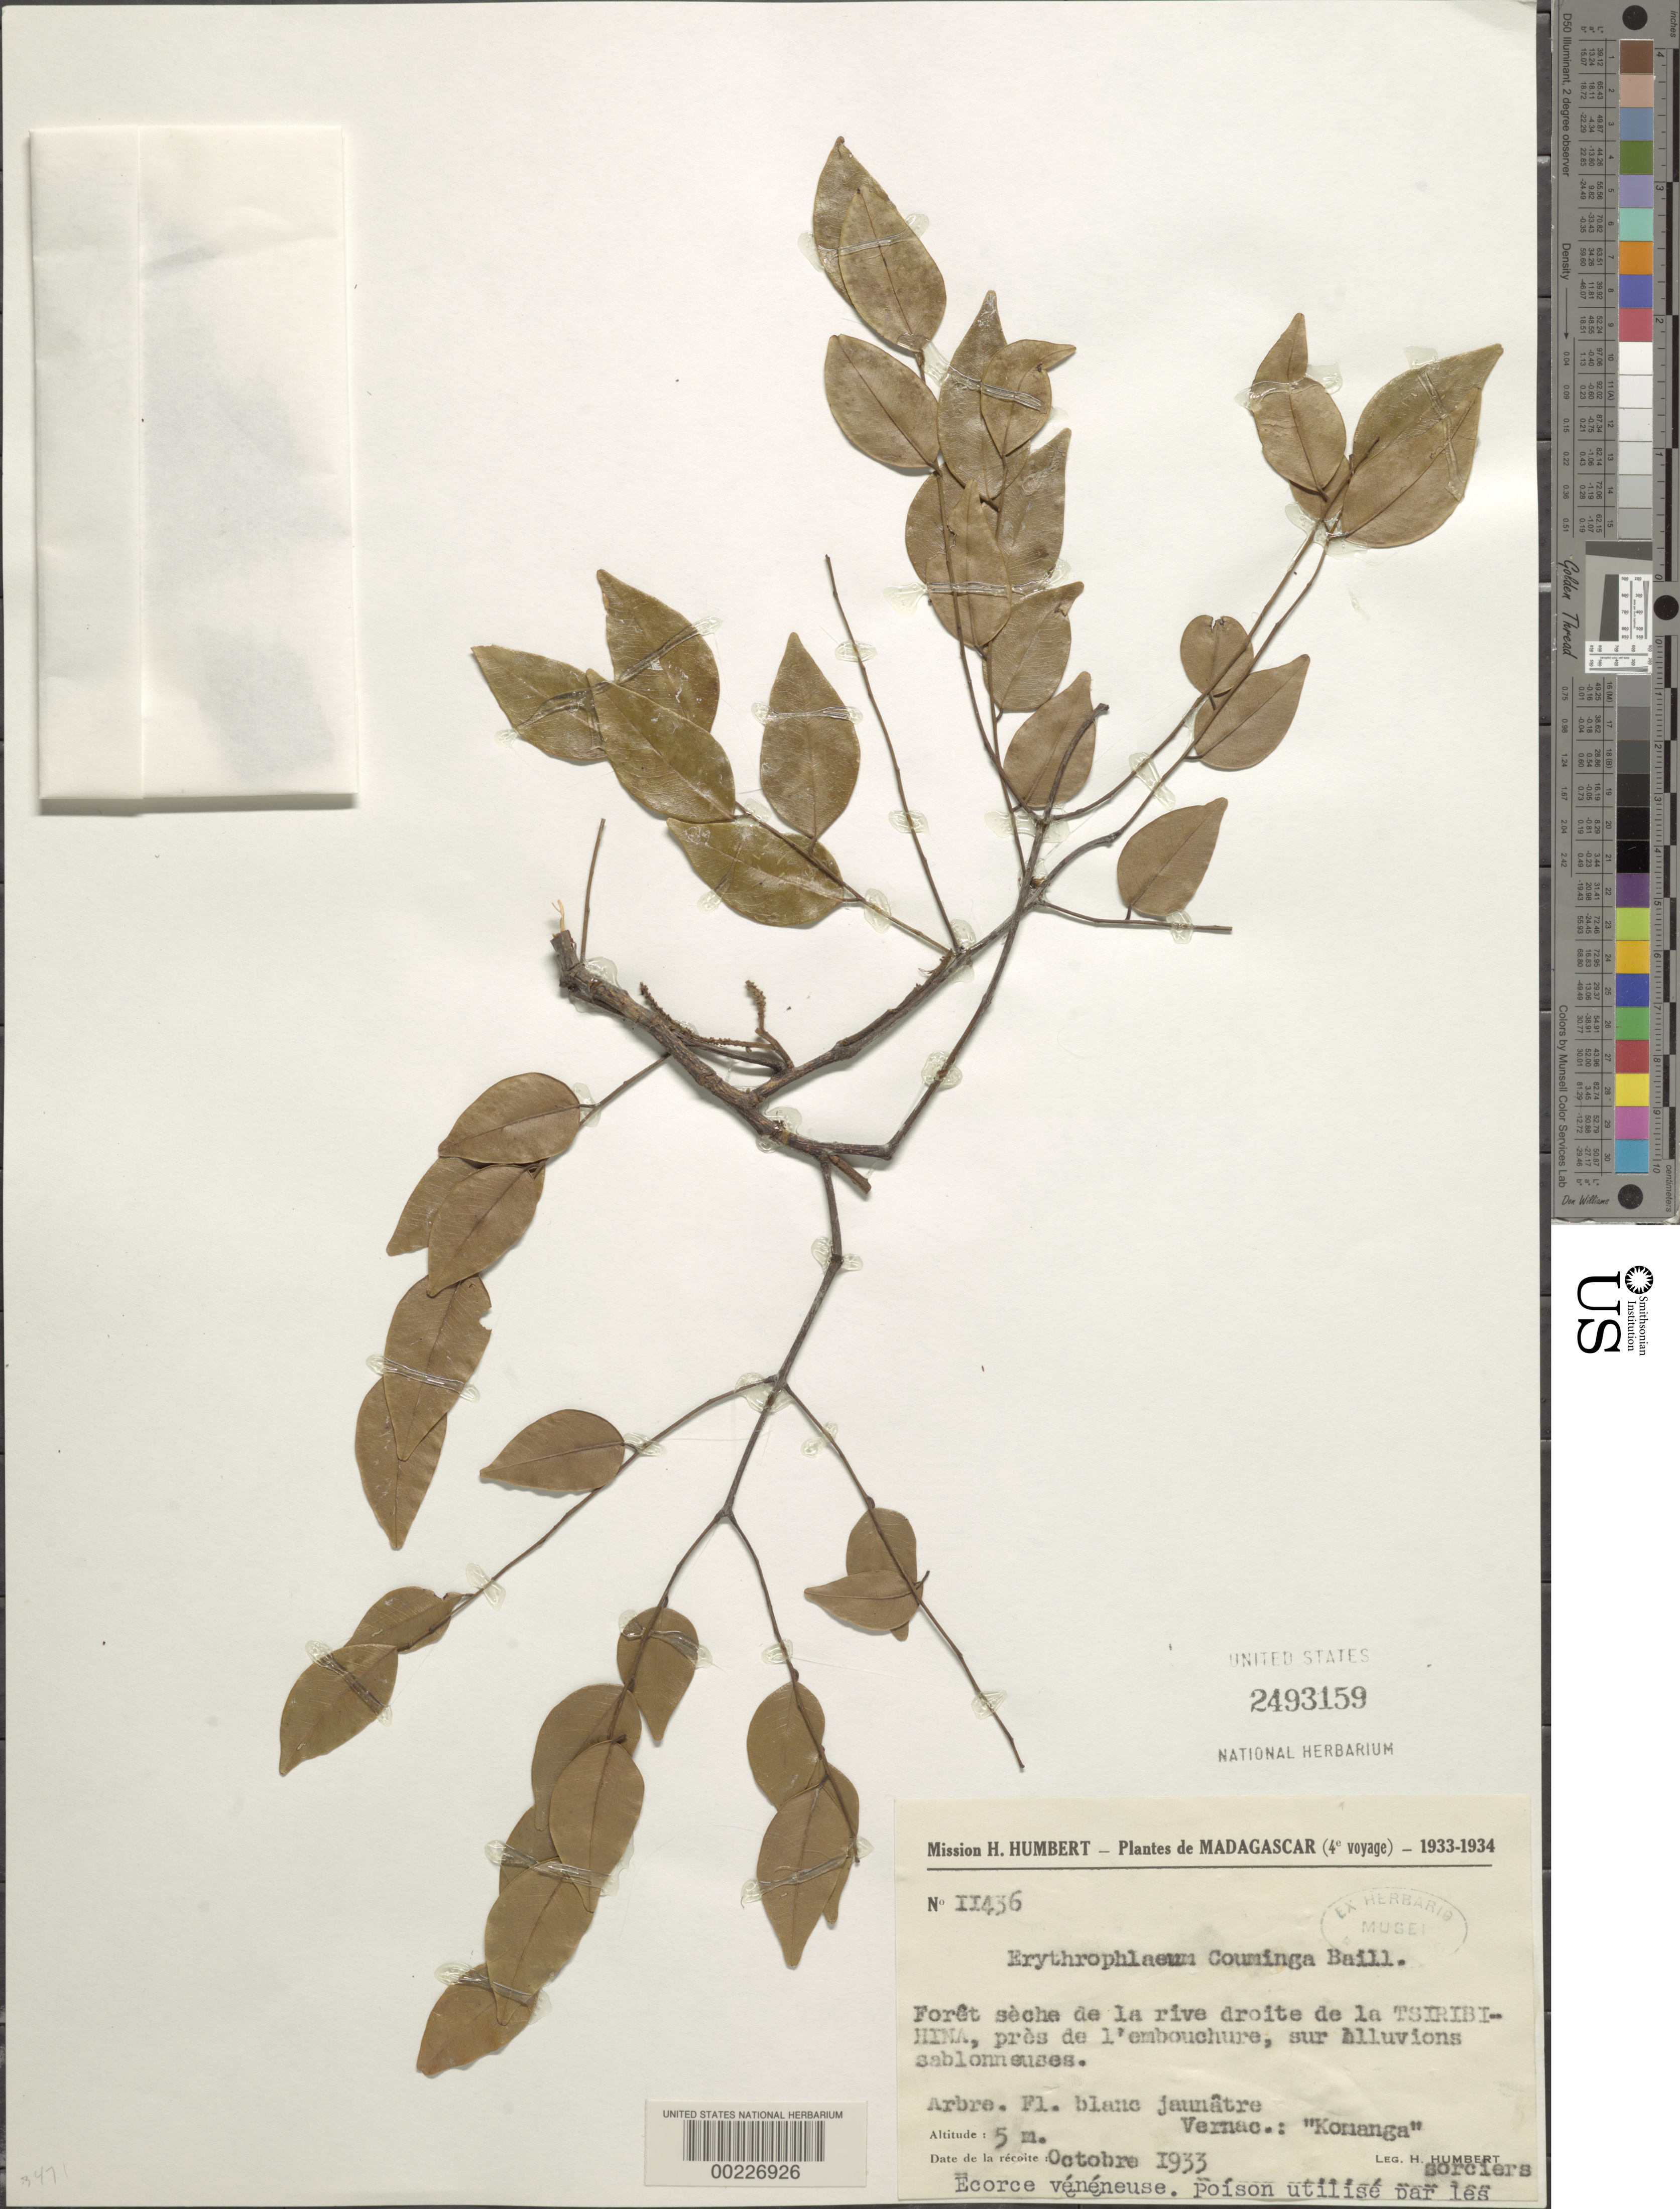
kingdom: Plantae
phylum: Tracheophyta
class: Magnoliopsida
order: Fabales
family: Fabaceae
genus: Erythrophleum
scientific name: Erythrophleum couminga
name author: Baill.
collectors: H. Humbert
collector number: Ii 436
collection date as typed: Oct 1933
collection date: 1933-10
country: Madagascar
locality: Dry forest on the right shore of tsiribihina, near the mouth, above alluvius sand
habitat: Woods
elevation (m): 5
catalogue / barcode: US 2493159